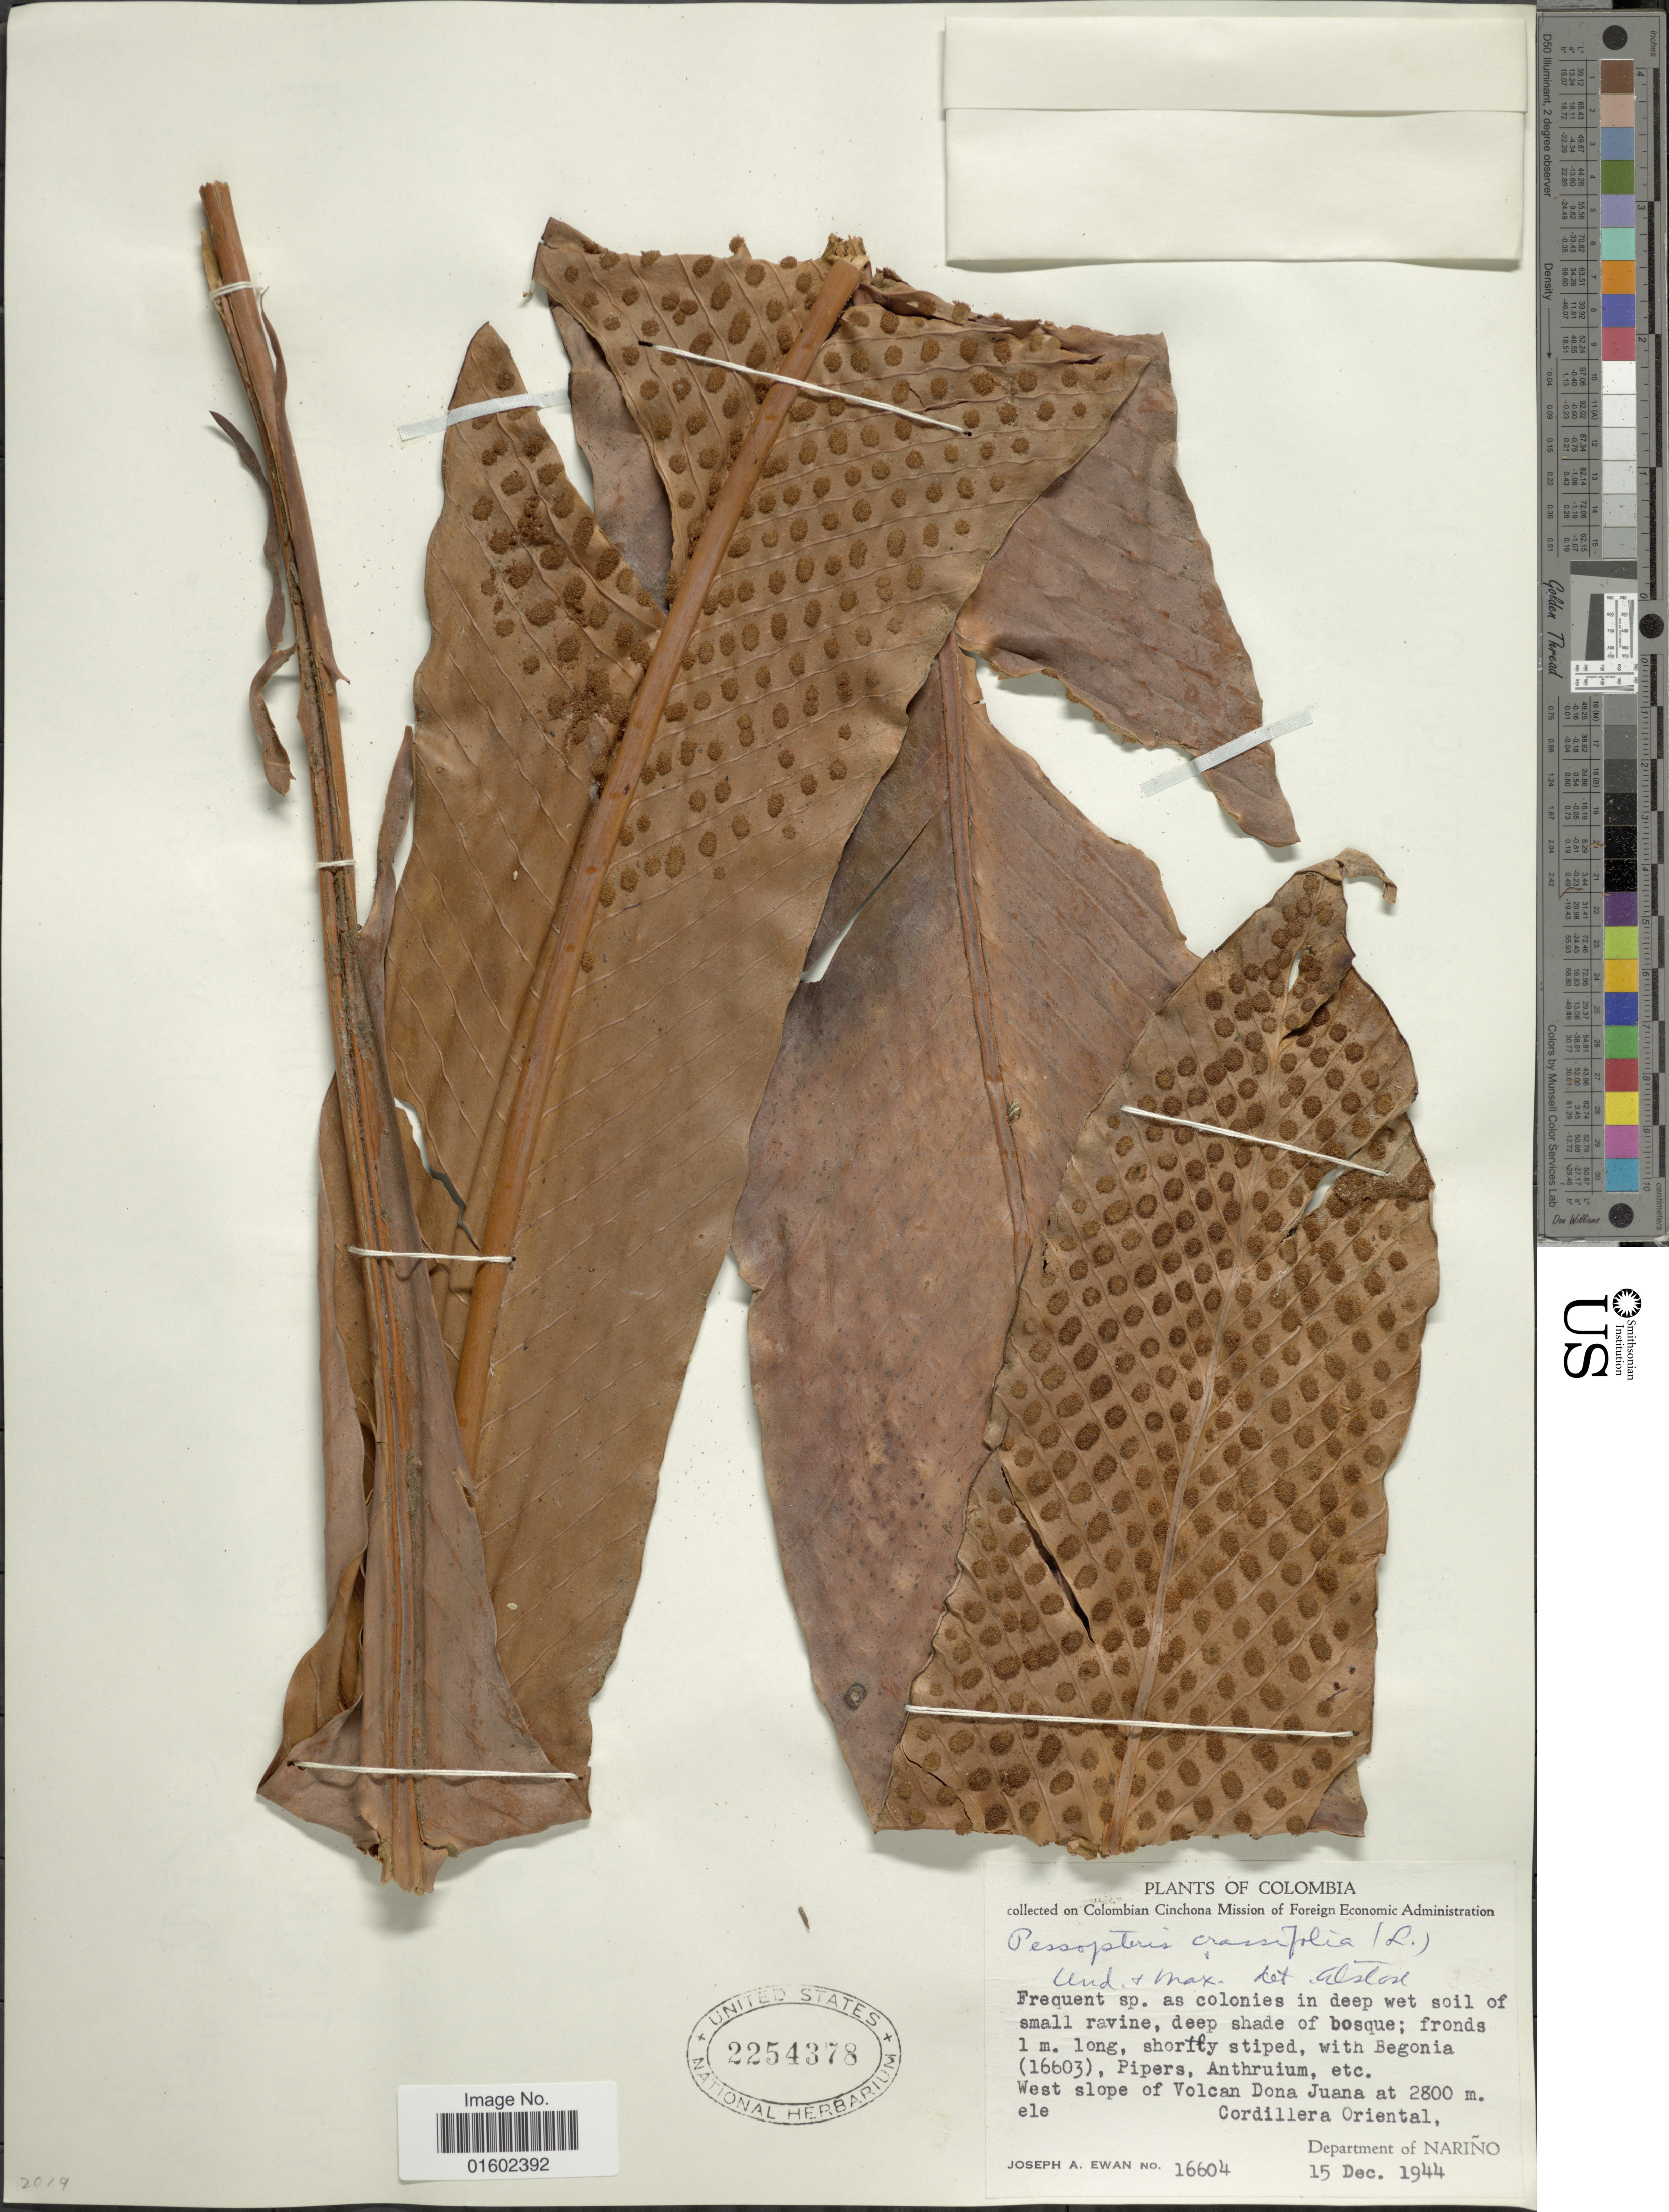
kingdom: Plantae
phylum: Tracheophyta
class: Polypodiopsida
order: Polypodiales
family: Polypodiaceae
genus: Niphidium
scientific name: Niphidium crassifolium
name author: (L.) Lellinger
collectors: J. A. Ewan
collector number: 16604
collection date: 1944-12-15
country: Colombia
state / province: Nariño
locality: West slope of Volcan Dona Juana, Cordillera Oriental, Department of Nariño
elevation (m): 2800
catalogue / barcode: US 2254378